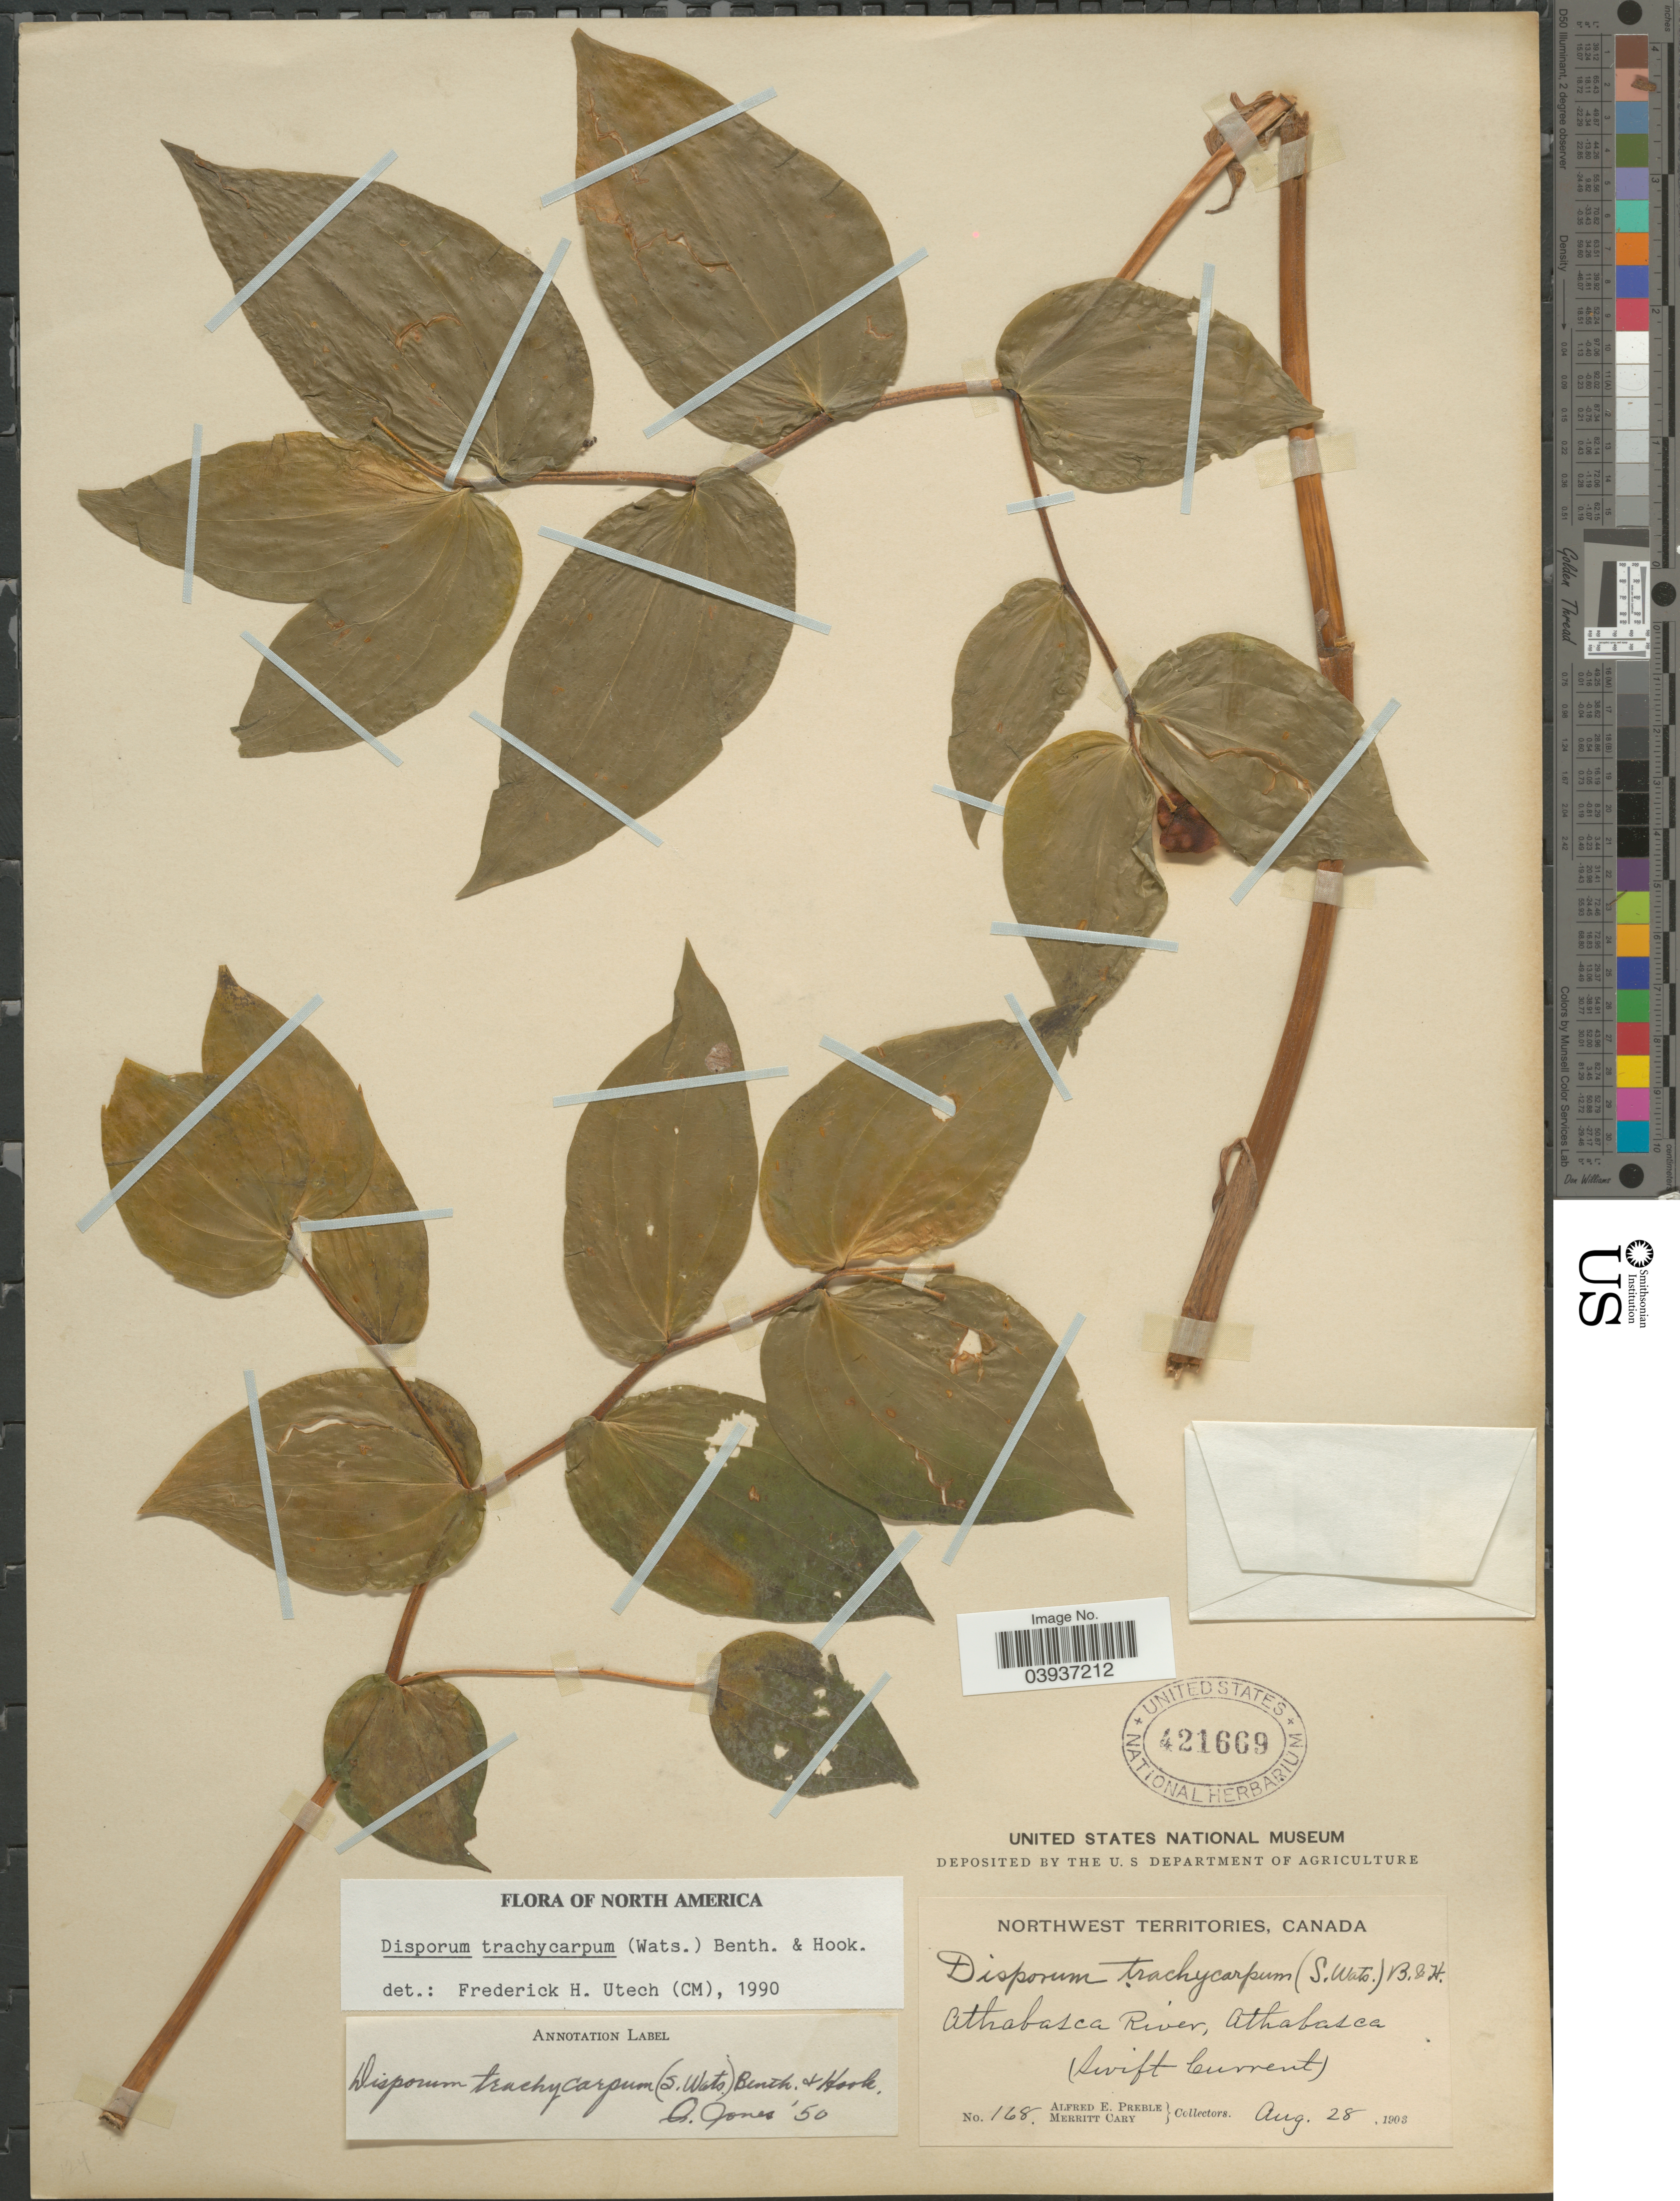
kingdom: Plantae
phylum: Tracheophyta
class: Liliopsida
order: Liliales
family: Colchicaceae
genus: Disporum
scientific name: Disporum trachycarpum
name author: (S. Watson) Benth. & Hook. f.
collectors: A. Preble & M. Cary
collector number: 168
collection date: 1903-08-28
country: Canada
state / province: Northwest Territories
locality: Athabasca River, Athabasca. (Swift Current).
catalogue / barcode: US 421669